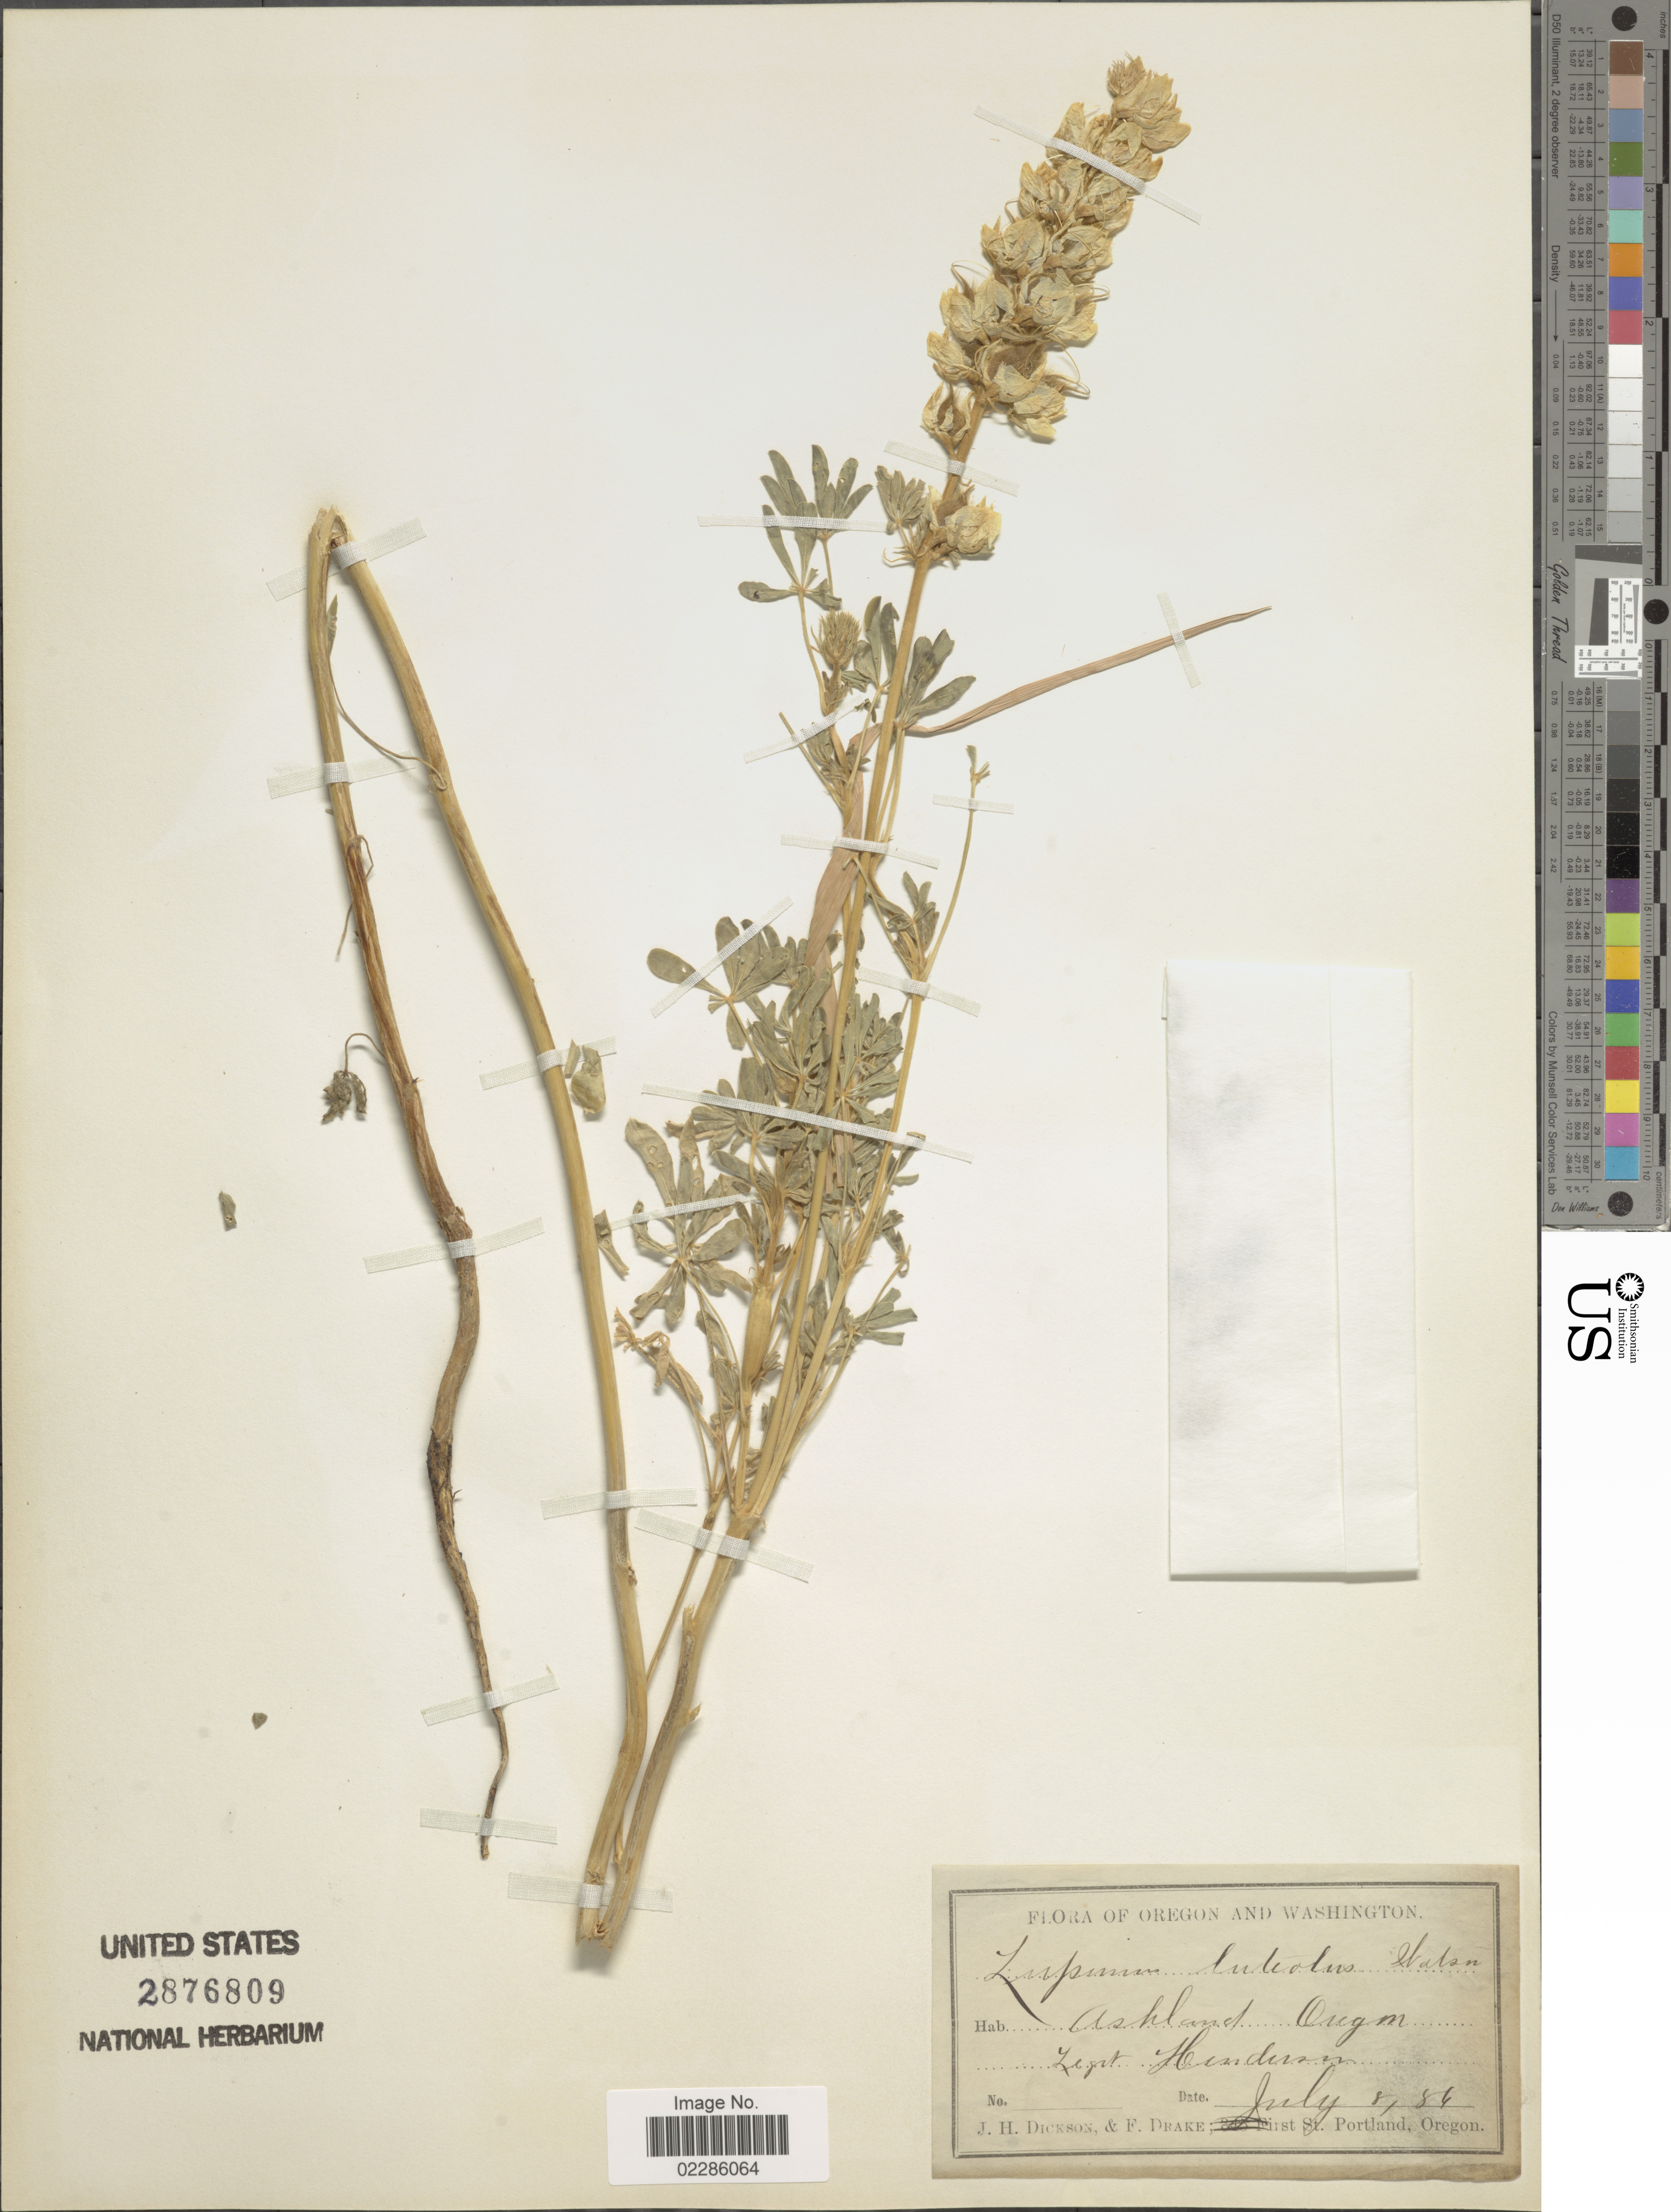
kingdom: Plantae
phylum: Tracheophyta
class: Magnoliopsida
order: Fabales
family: Fabaceae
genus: Lupinus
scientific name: Lupinus luteolus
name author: Kellogg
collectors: -. Henderson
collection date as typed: Transcribed d/m/y: 8/7/84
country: United States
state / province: Oregon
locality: Ashland, Washington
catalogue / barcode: US 2876809